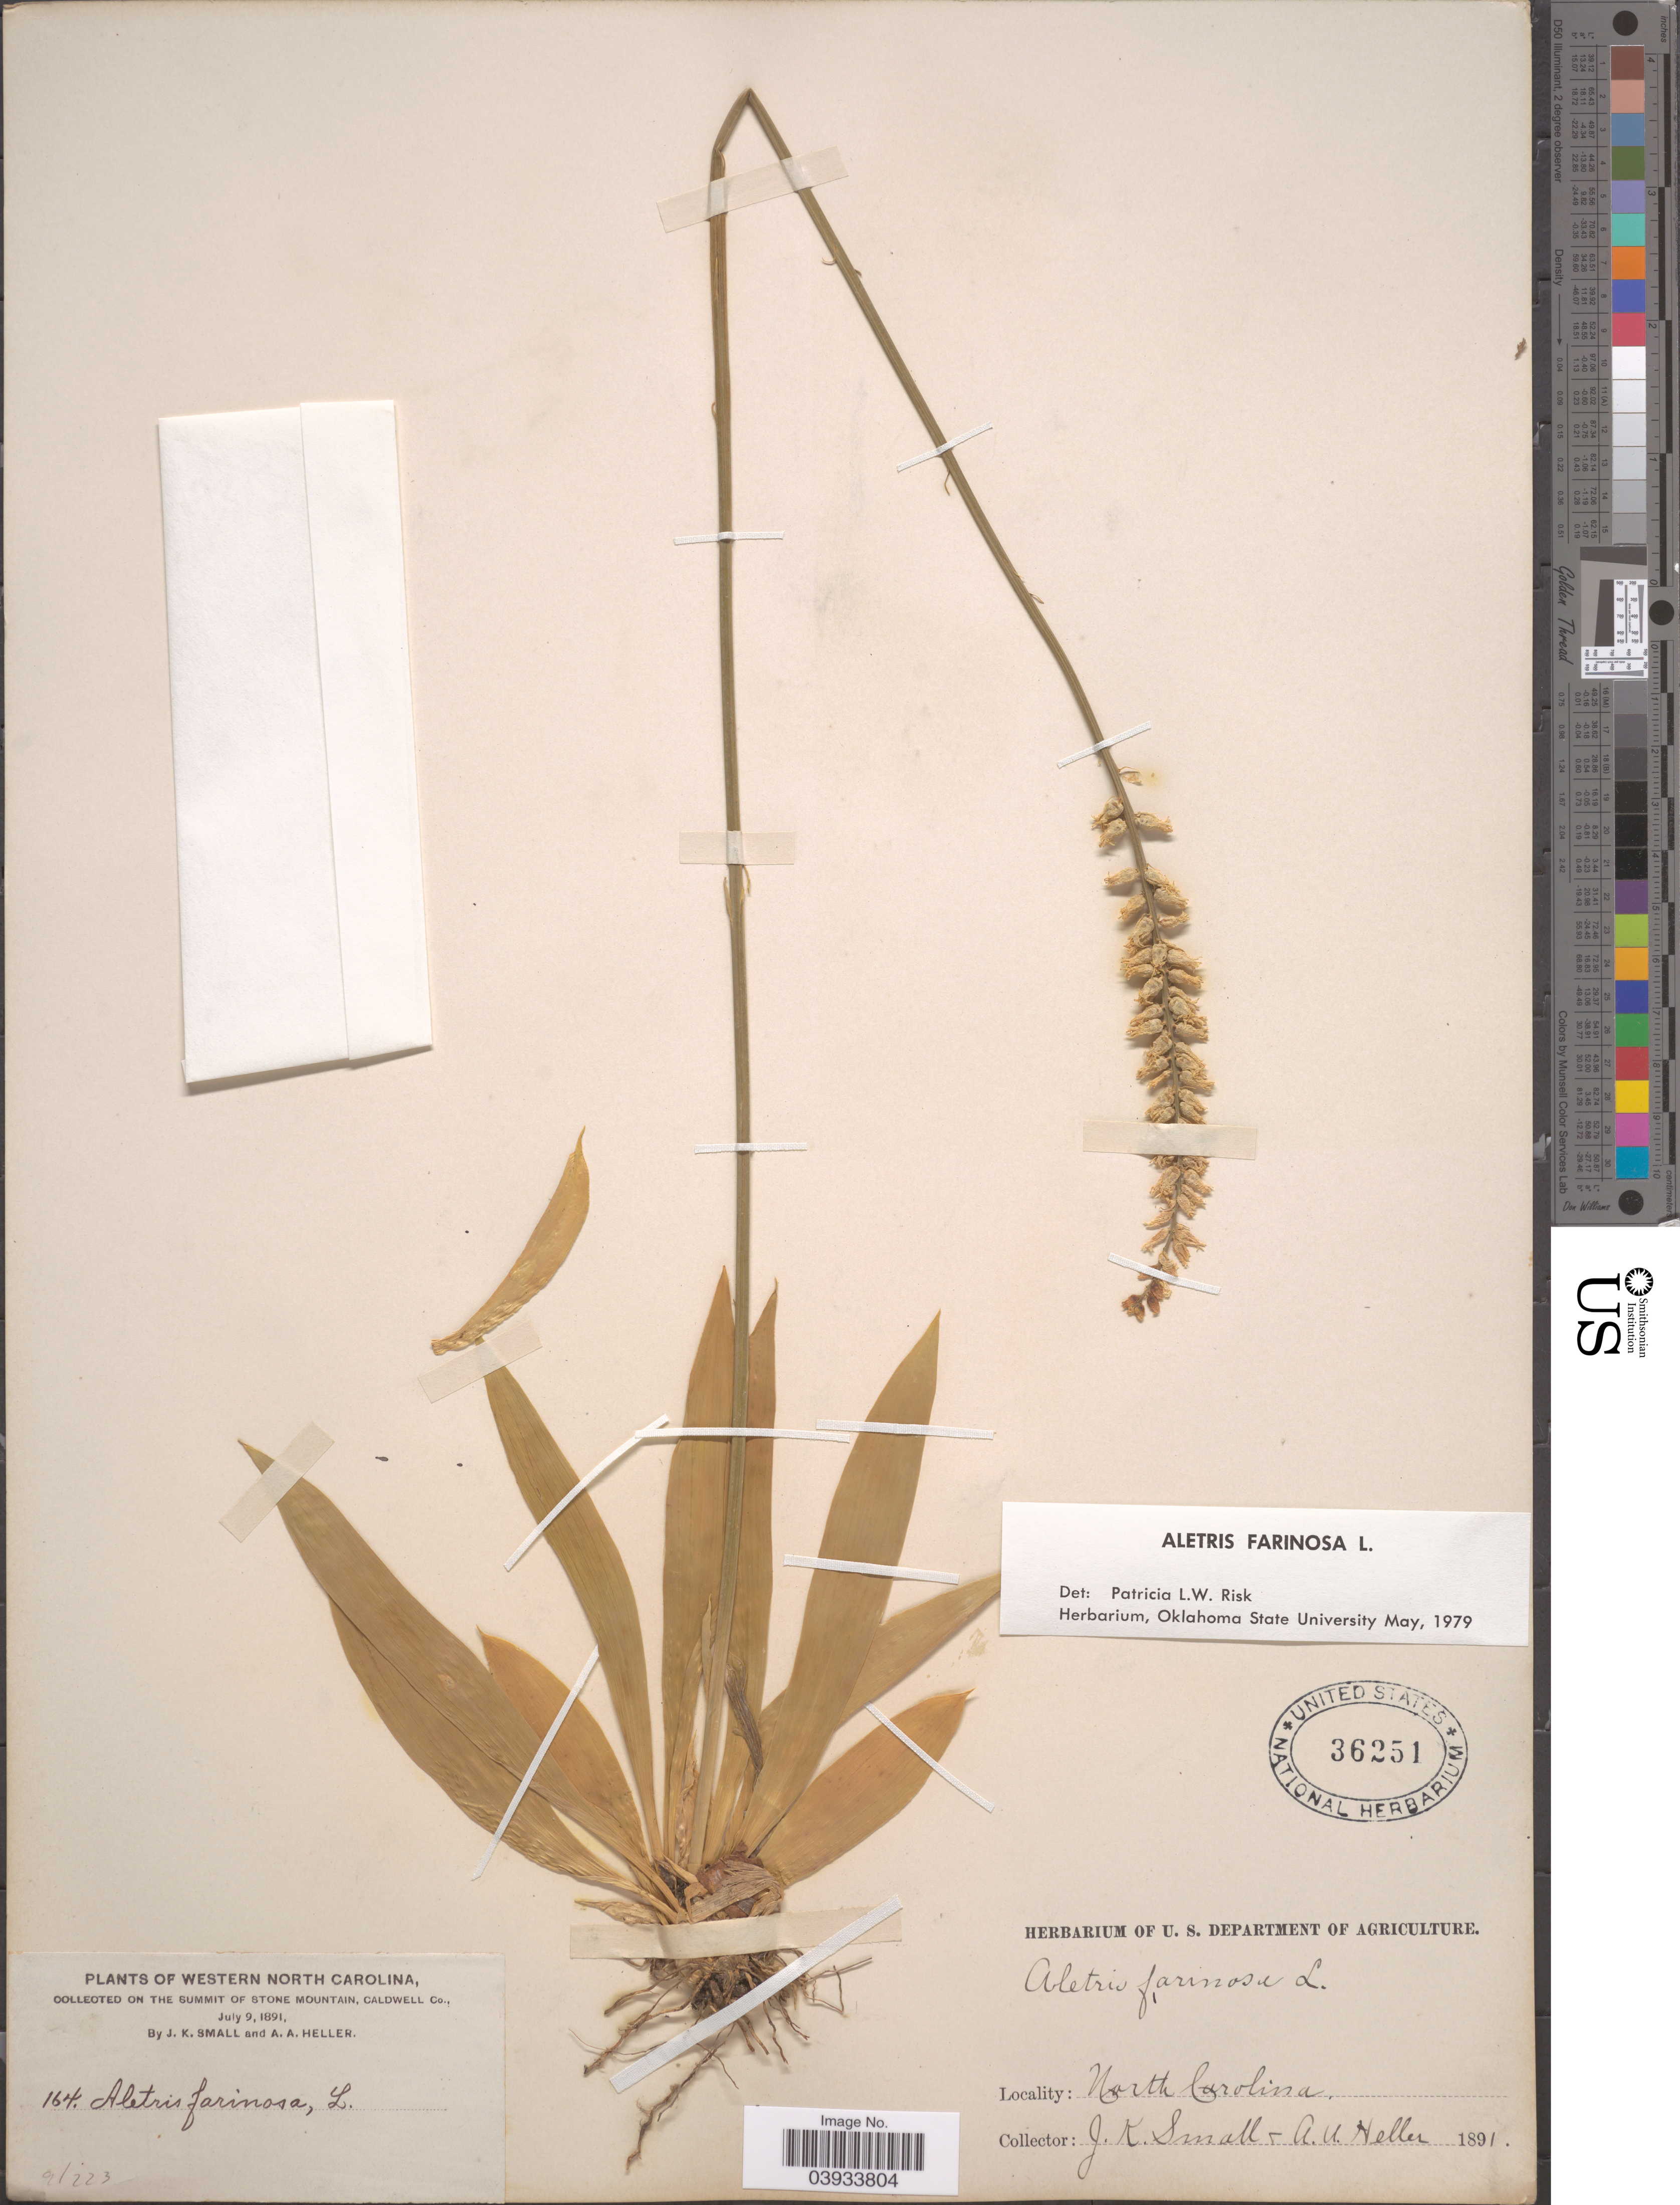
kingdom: Plantae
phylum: Tracheophyta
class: Liliopsida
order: Dioscoreales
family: Nartheciaceae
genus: Aletris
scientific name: Aletris farinosa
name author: L.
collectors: J. K. Small & A. A. Heller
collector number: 164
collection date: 1891-07-09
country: United States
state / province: North Carolina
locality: Western North Carolina. On the summit of Stone Mountain, Caldwell Co.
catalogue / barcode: US 36251